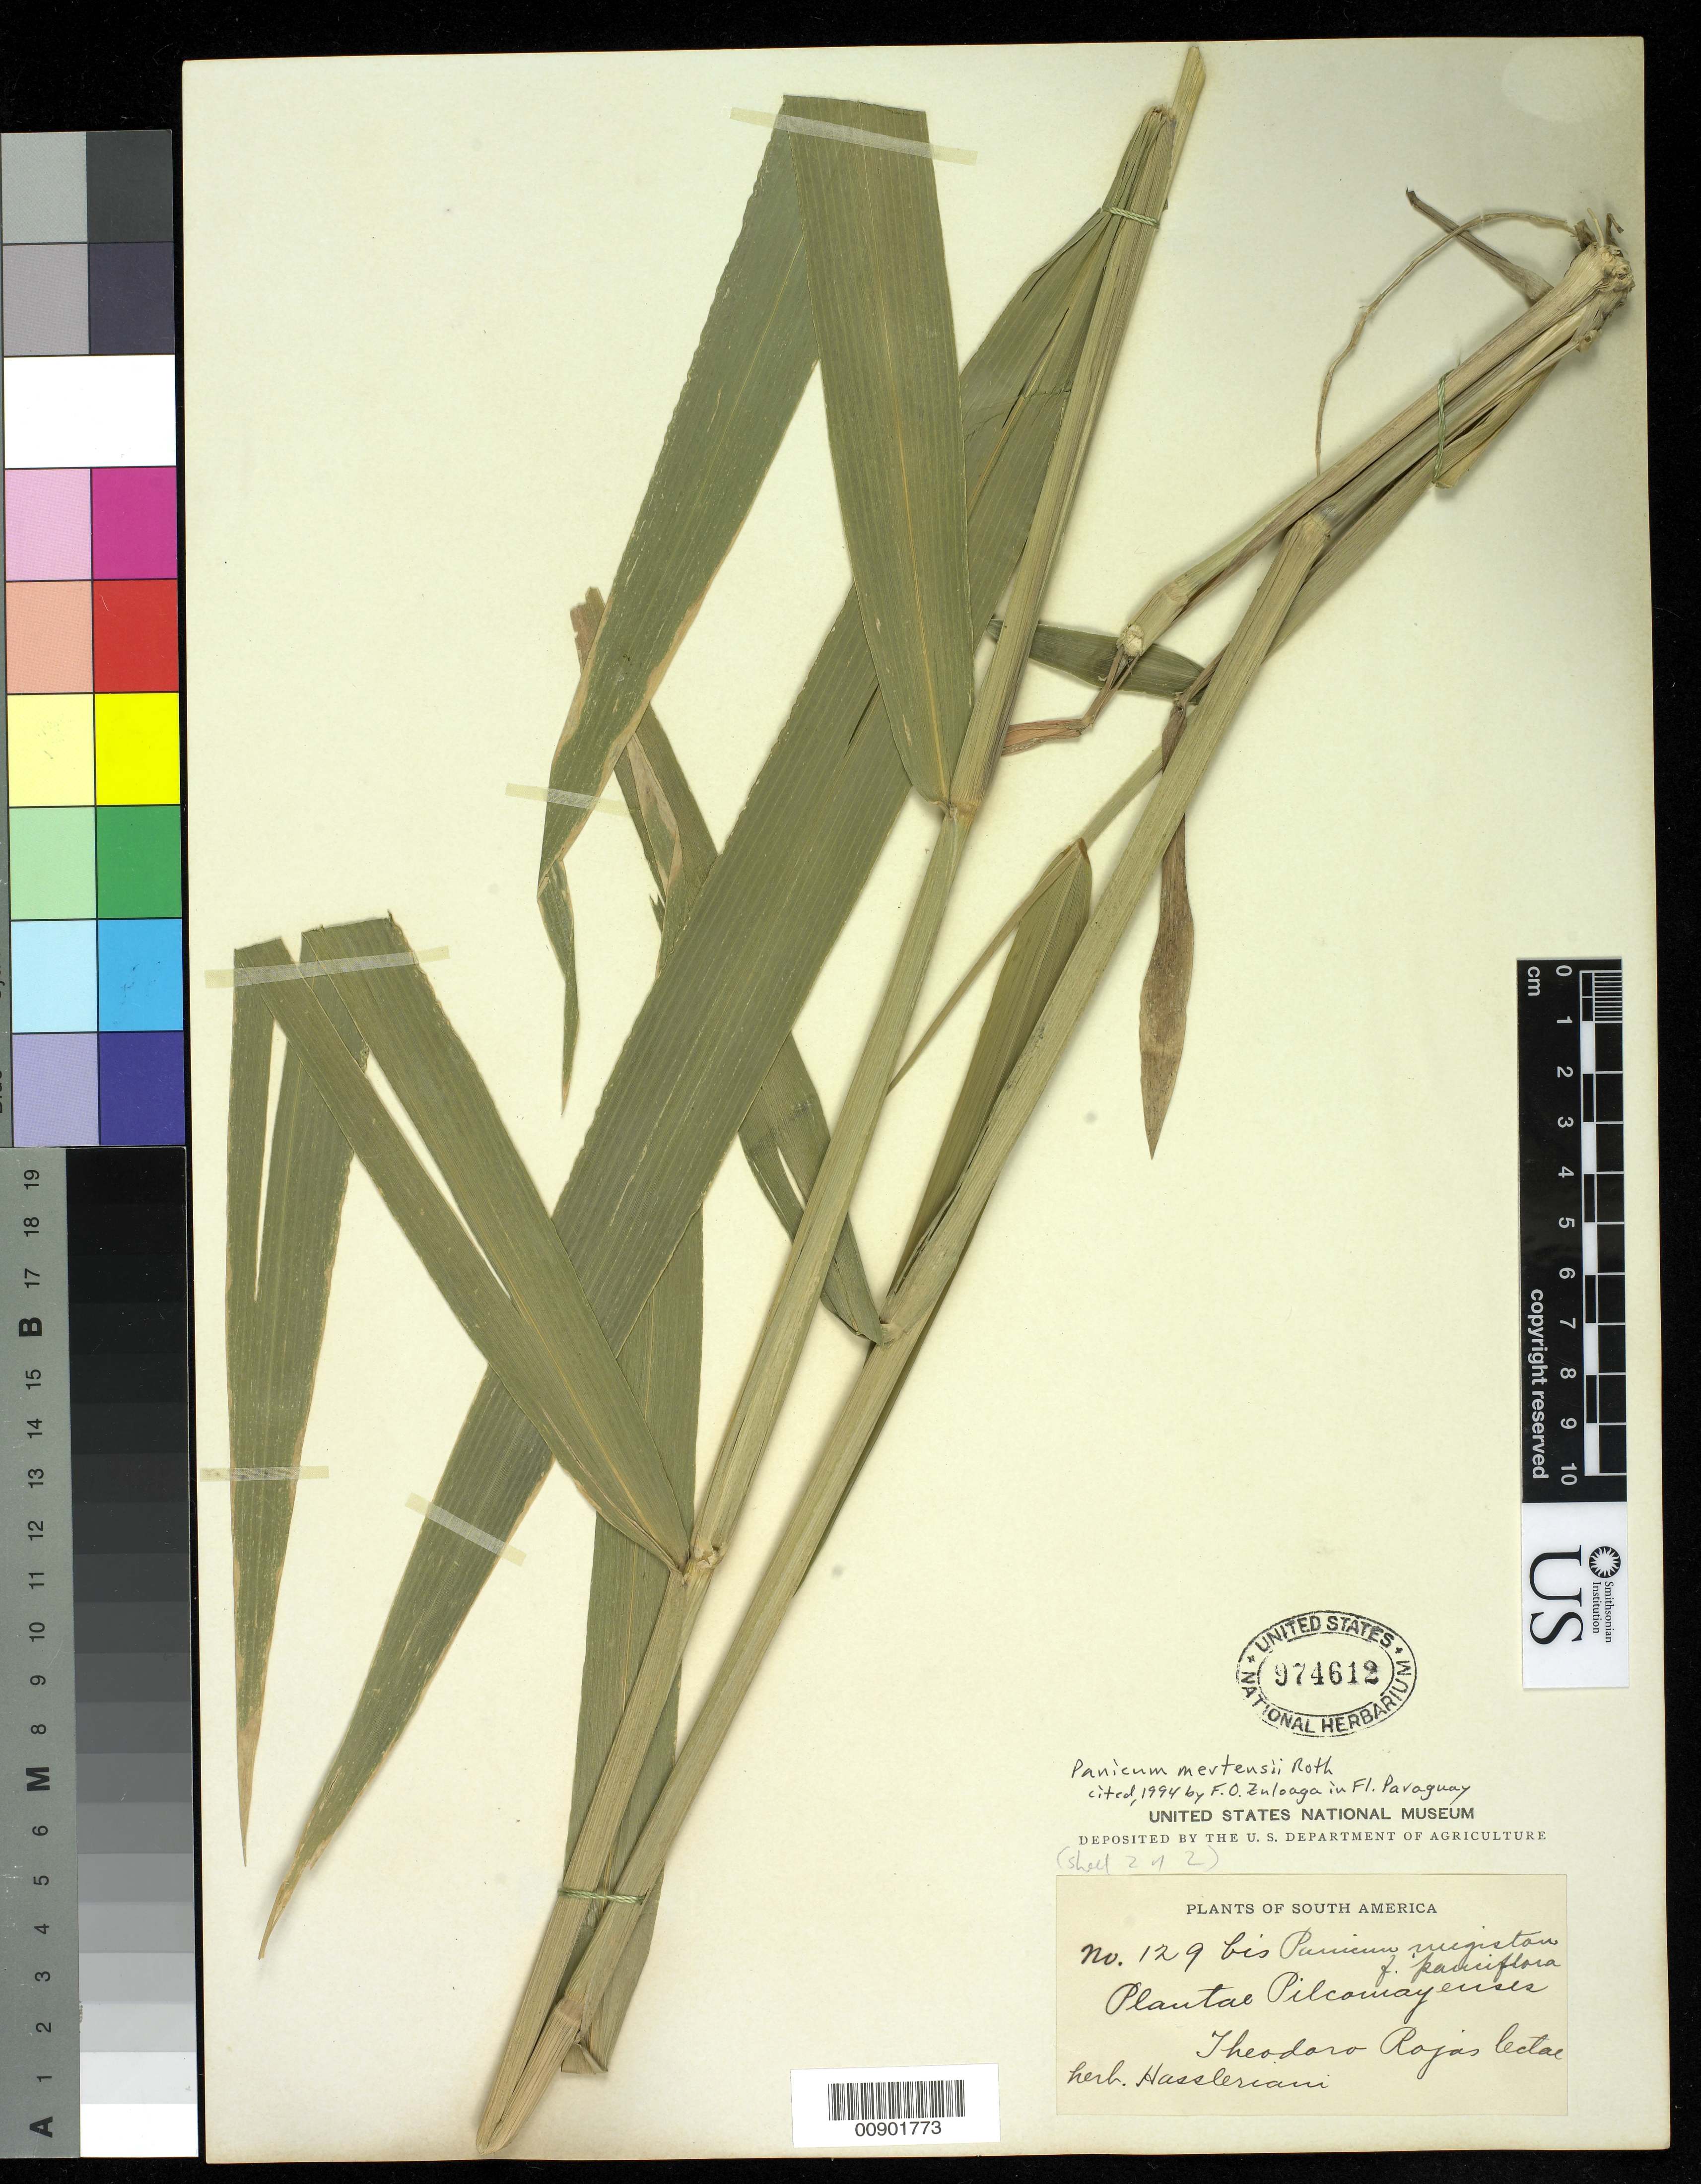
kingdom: Plantae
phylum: Tracheophyta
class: Liliopsida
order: Poales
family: Poaceae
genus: Panicum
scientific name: Panicum megiston f. pauciflora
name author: Hack. in Hassl.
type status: Isotype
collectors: T. Rojas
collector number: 129 bis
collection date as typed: May 1906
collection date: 1906-05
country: Paraguay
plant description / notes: Cited 1994 by F.O. Zuloaga in Fl. Paraguay.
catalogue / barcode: US 974612